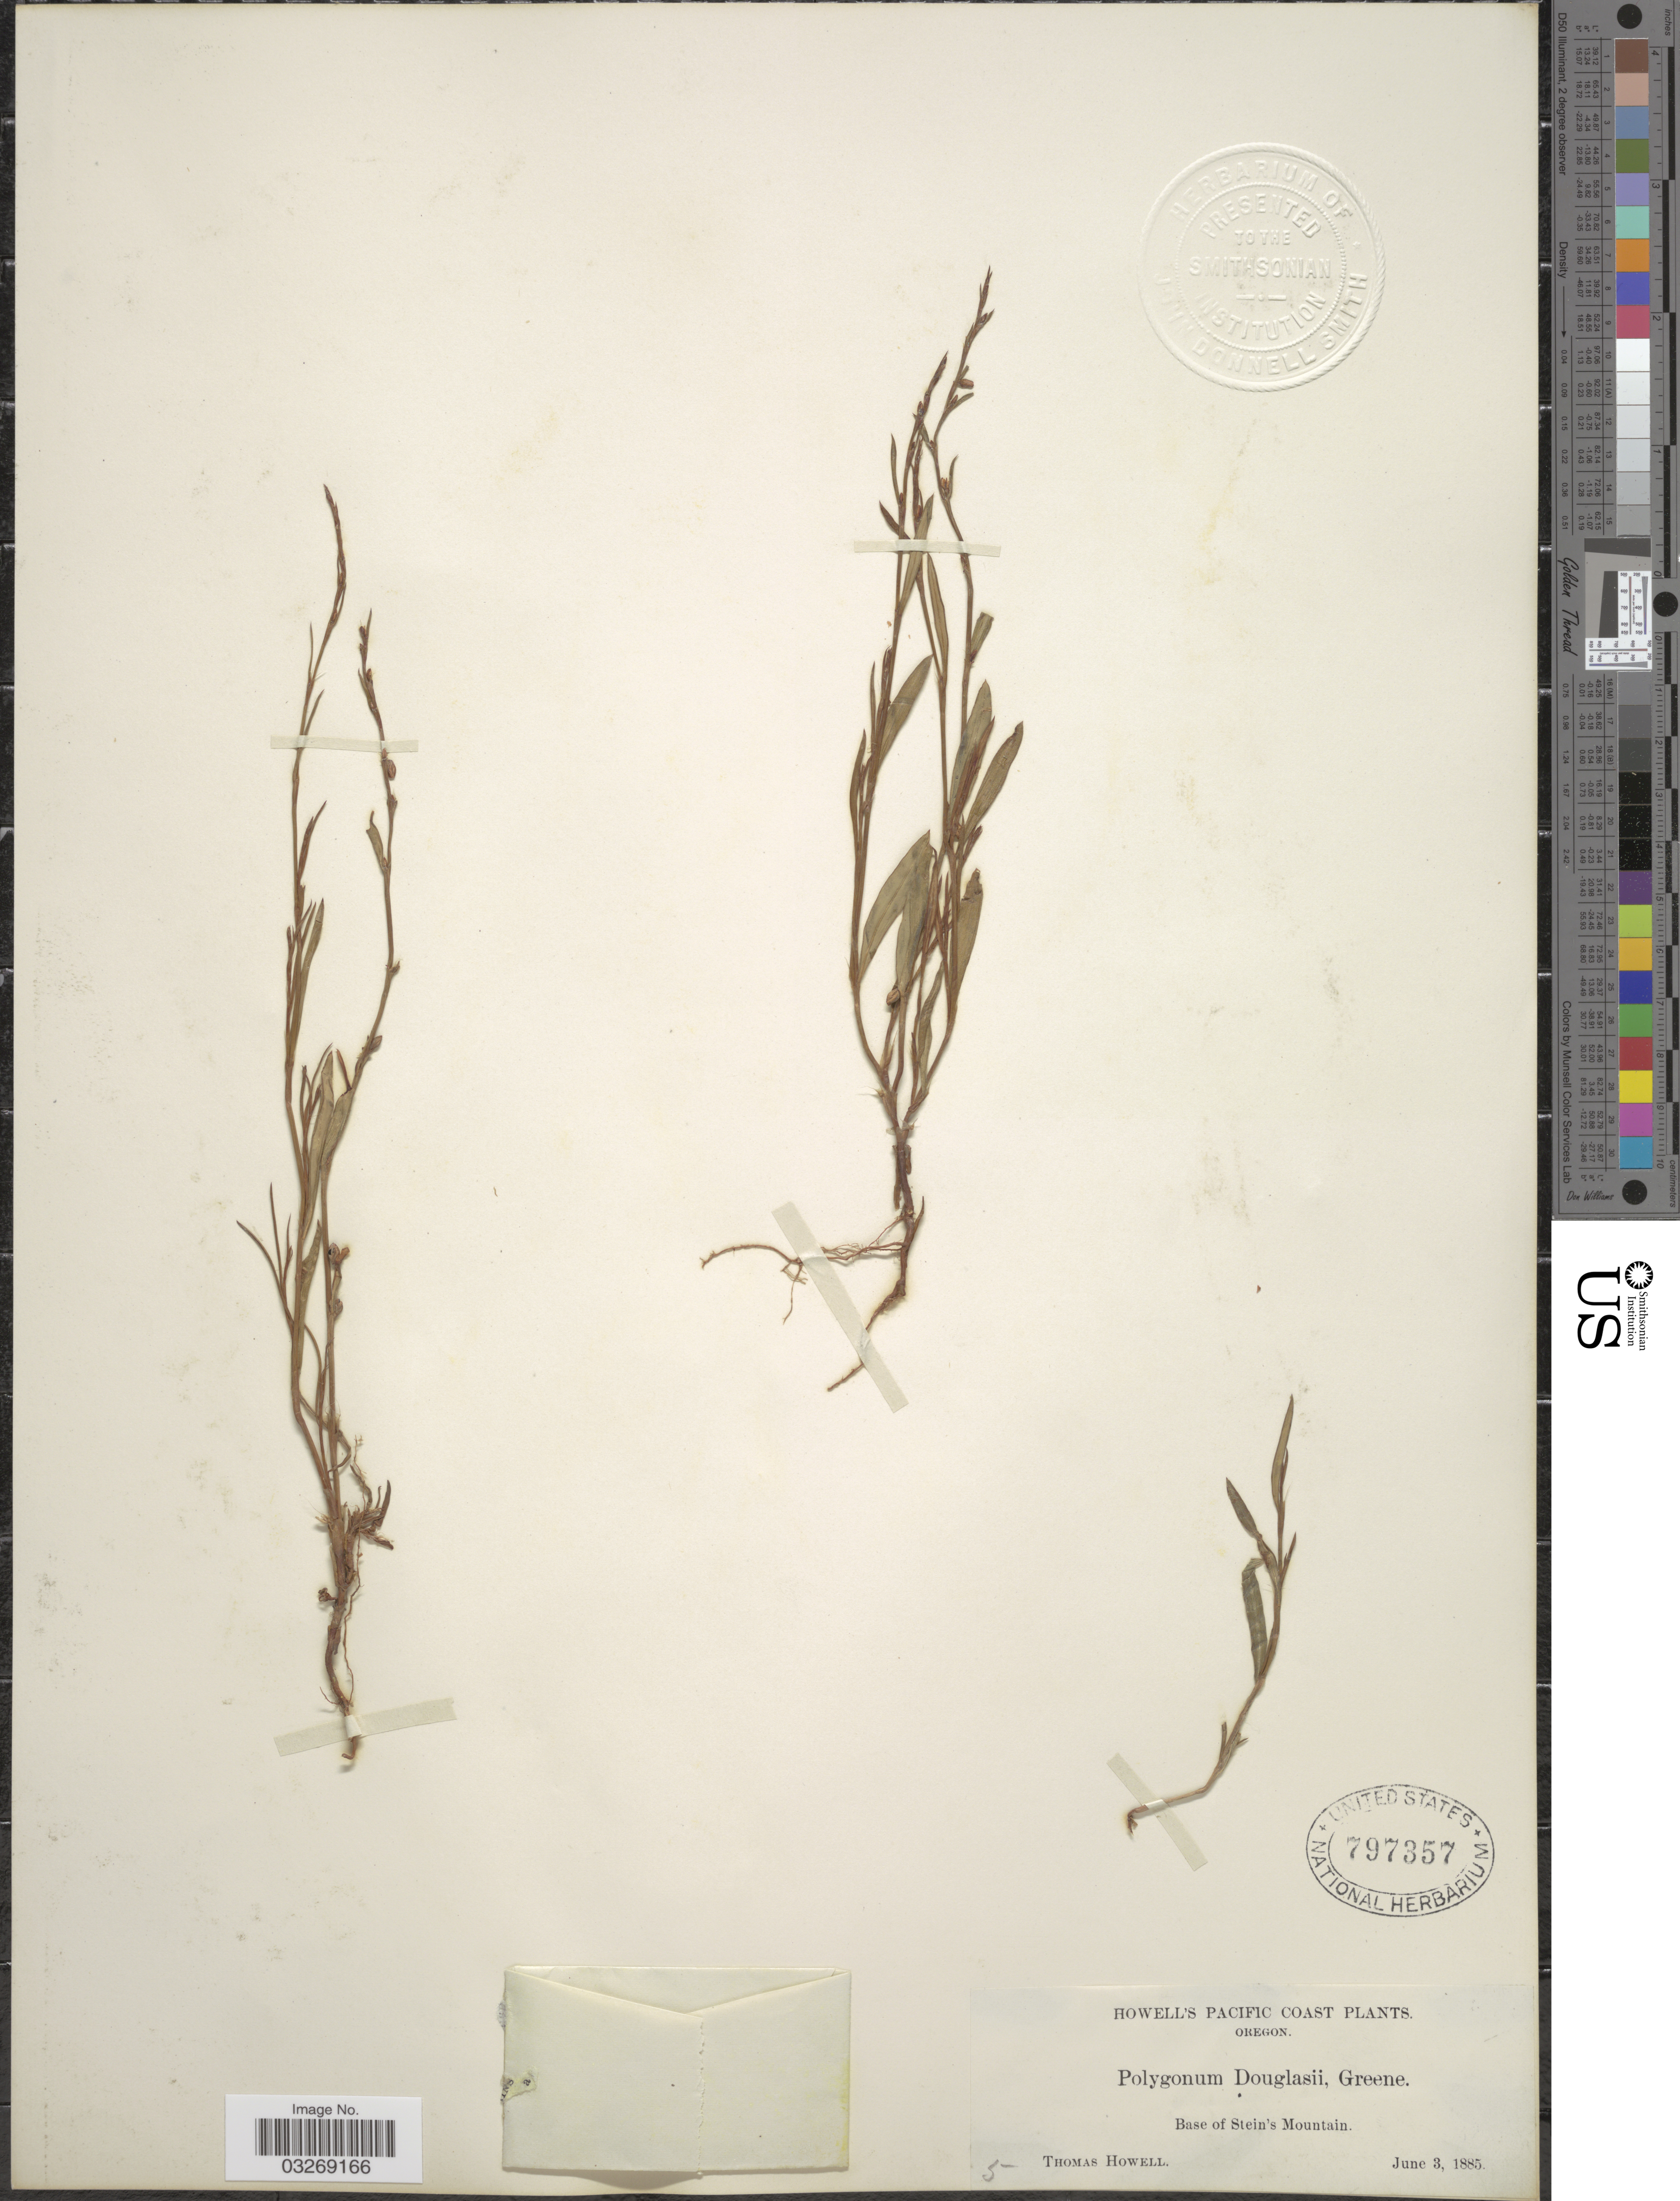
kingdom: Plantae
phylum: Tracheophyta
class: Magnoliopsida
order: Caryophyllales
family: Polygonaceae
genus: Polygonum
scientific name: Polygonum douglasii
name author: Greene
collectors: T. Howell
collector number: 5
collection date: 1885-06-03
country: United States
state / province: Oregon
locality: Pacific Coast. Base of Stein's Mountain.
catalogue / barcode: US 797357